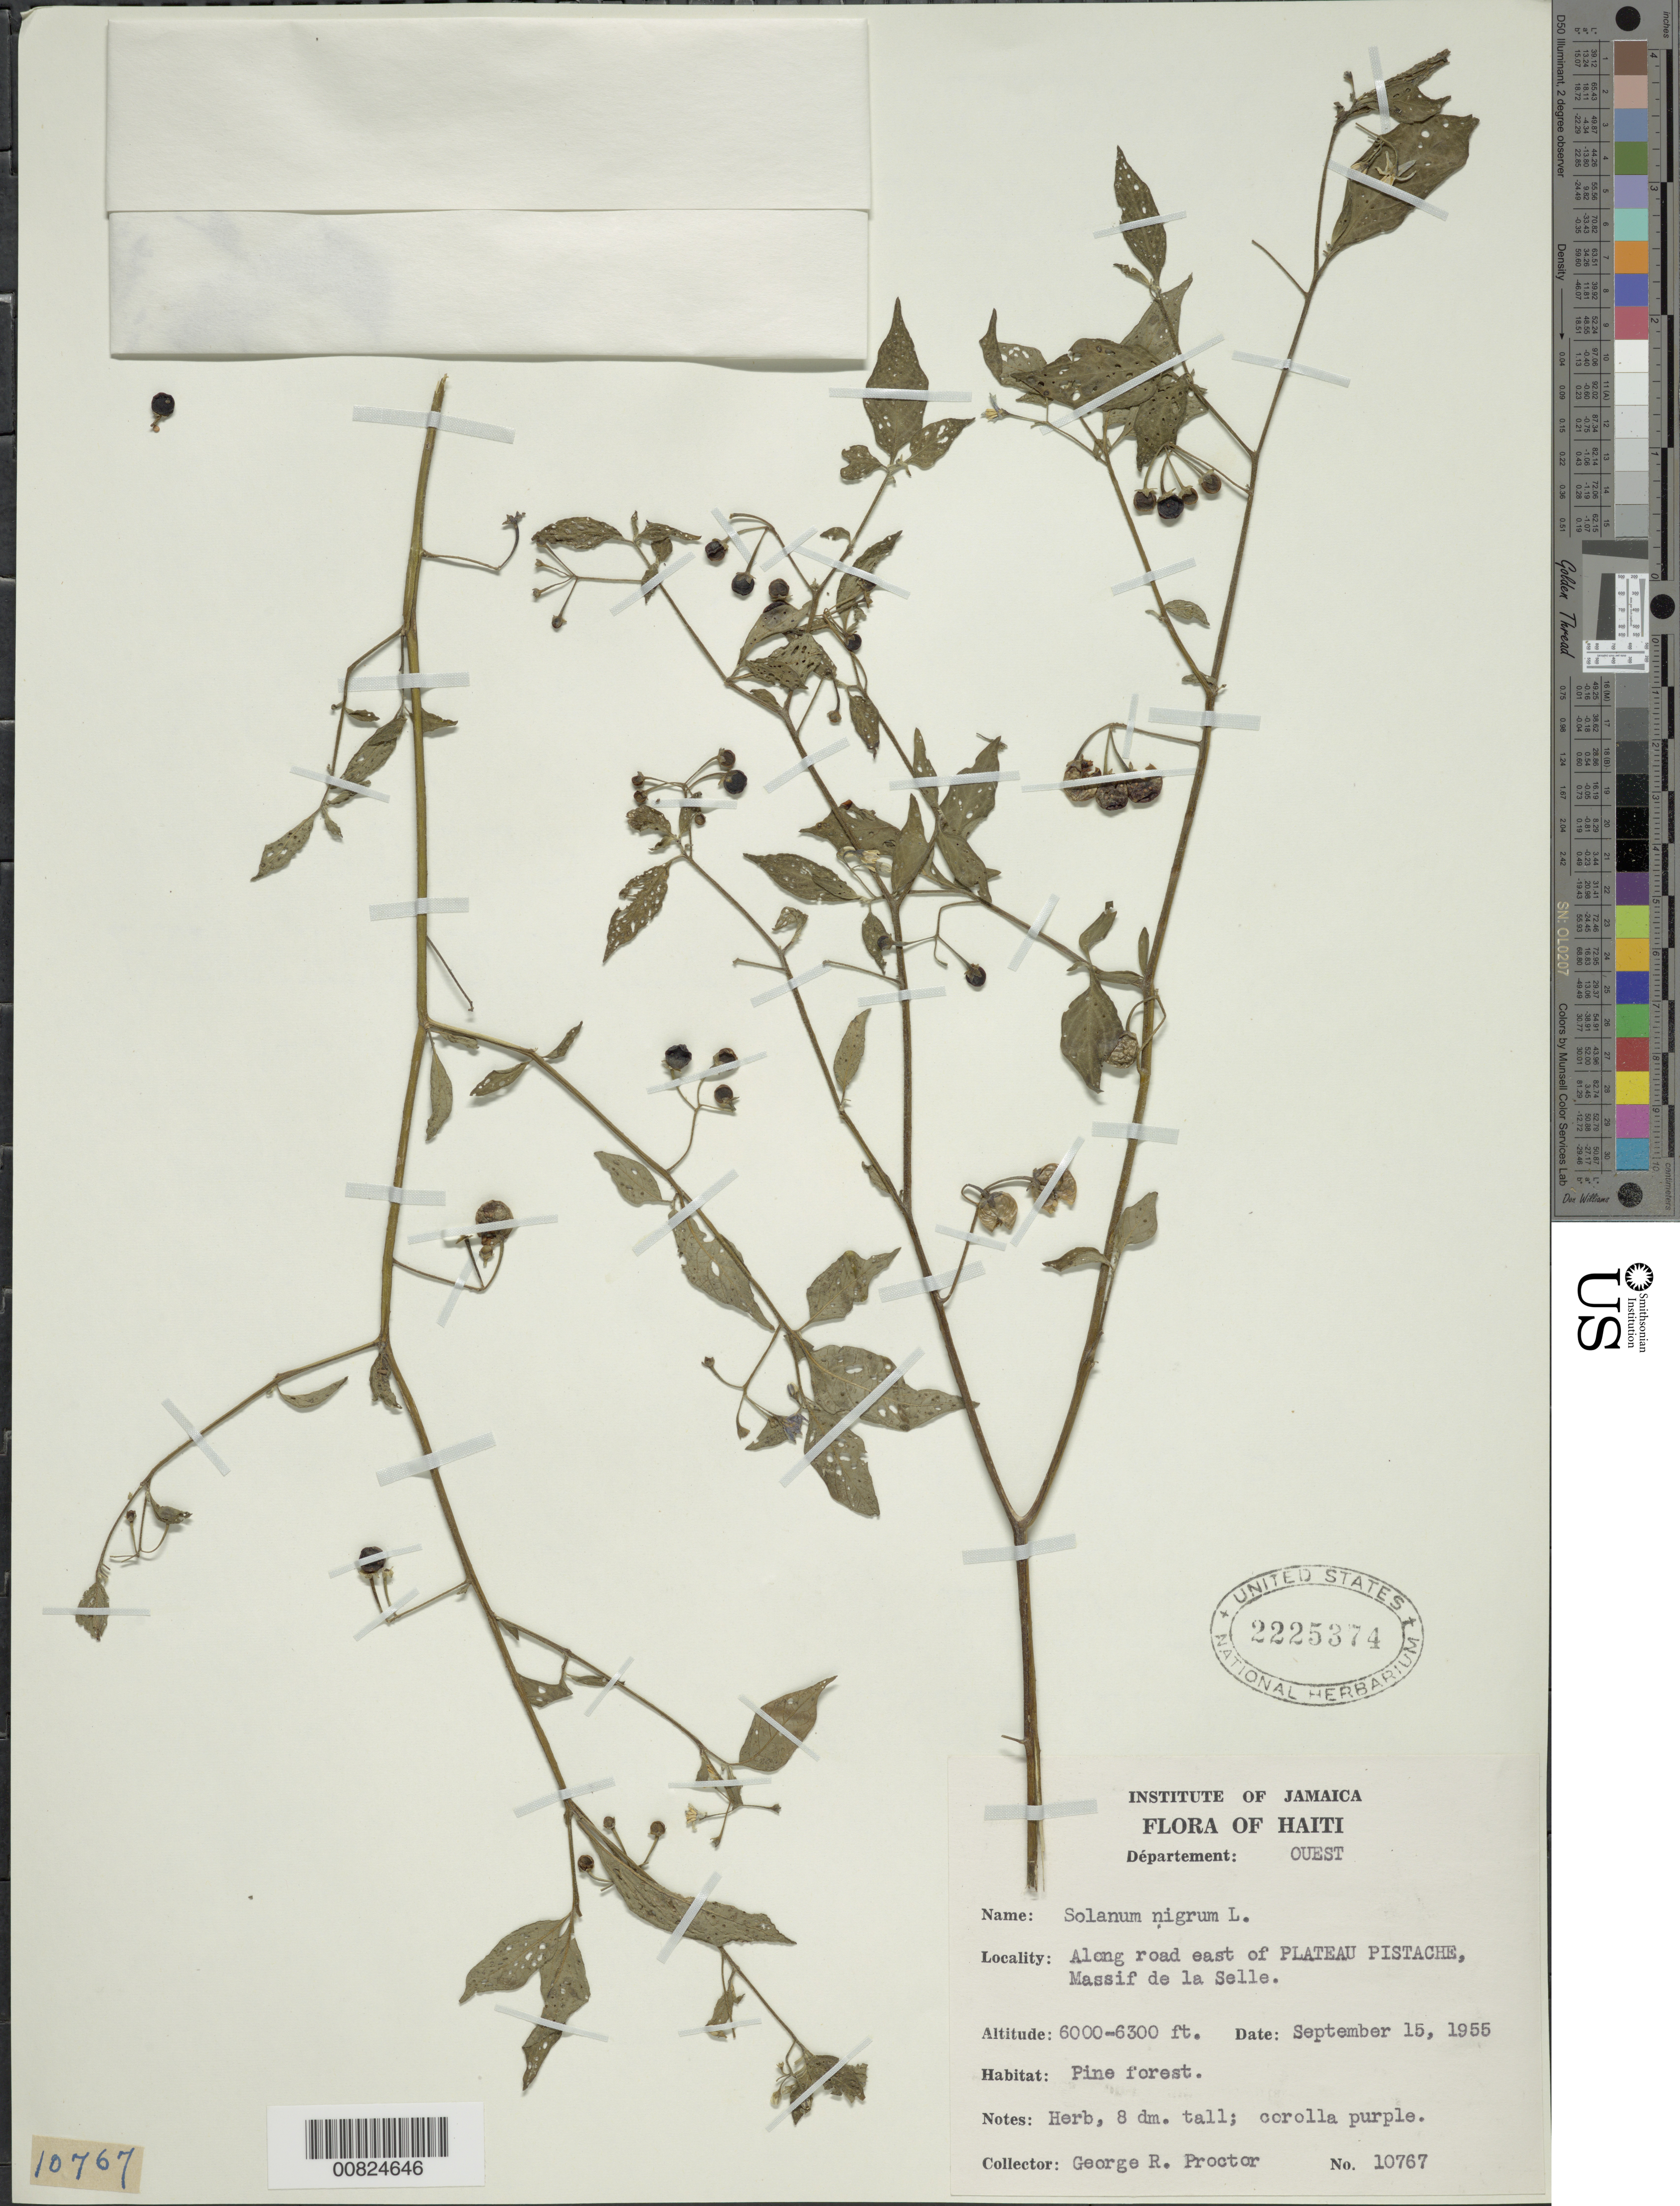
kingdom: Plantae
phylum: Tracheophyta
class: Magnoliopsida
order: Solanales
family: Solanaceae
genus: Solanum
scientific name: Solanum nigrum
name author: L.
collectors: G. R. Proctor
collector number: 10767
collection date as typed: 15 Sep 1955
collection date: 1955-09-15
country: Haiti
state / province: Ouest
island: Hispaniola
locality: Along road east of Plateau Pistache, Massif de la Selle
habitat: Pine forest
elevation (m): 1829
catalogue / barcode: US 2225374